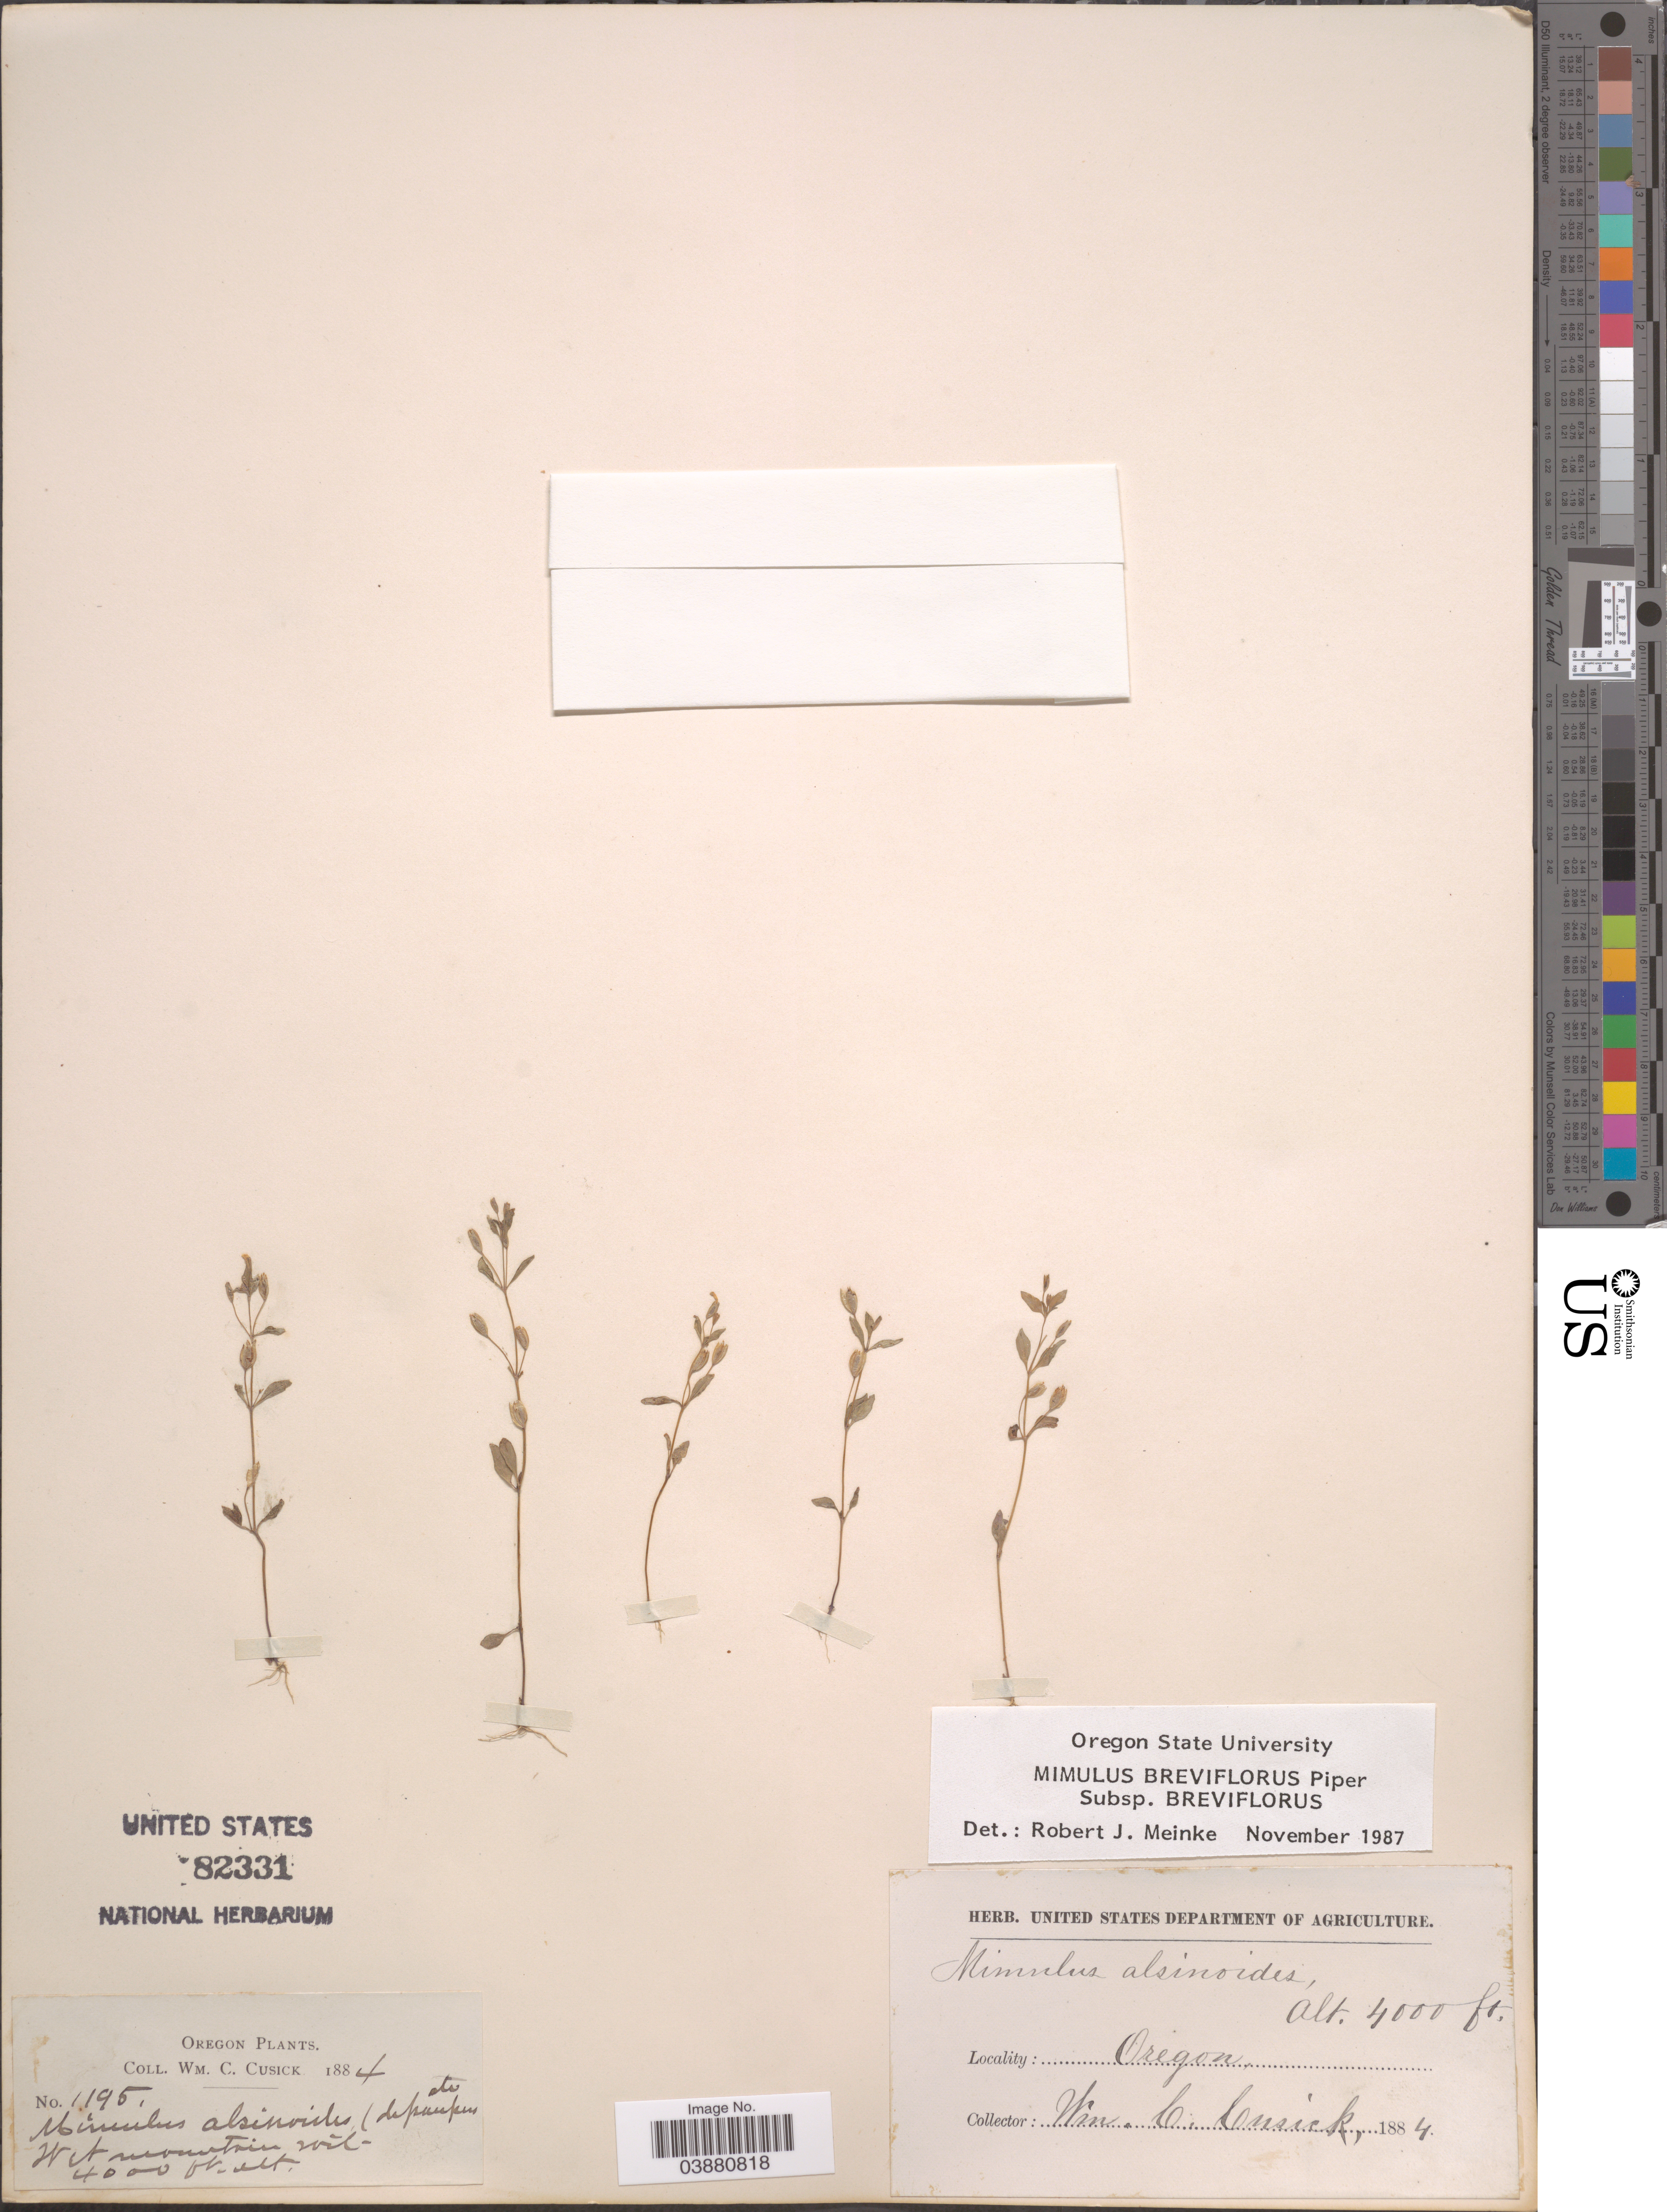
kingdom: Plantae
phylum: Tracheophyta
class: Magnoliopsida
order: Lamiales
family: Phrymaceae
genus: Mimulus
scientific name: Mimulus breviflorus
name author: Piper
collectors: W. C. Cusick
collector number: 1195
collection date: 1884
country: United States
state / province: Oregon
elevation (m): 1219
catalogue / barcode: US 82331